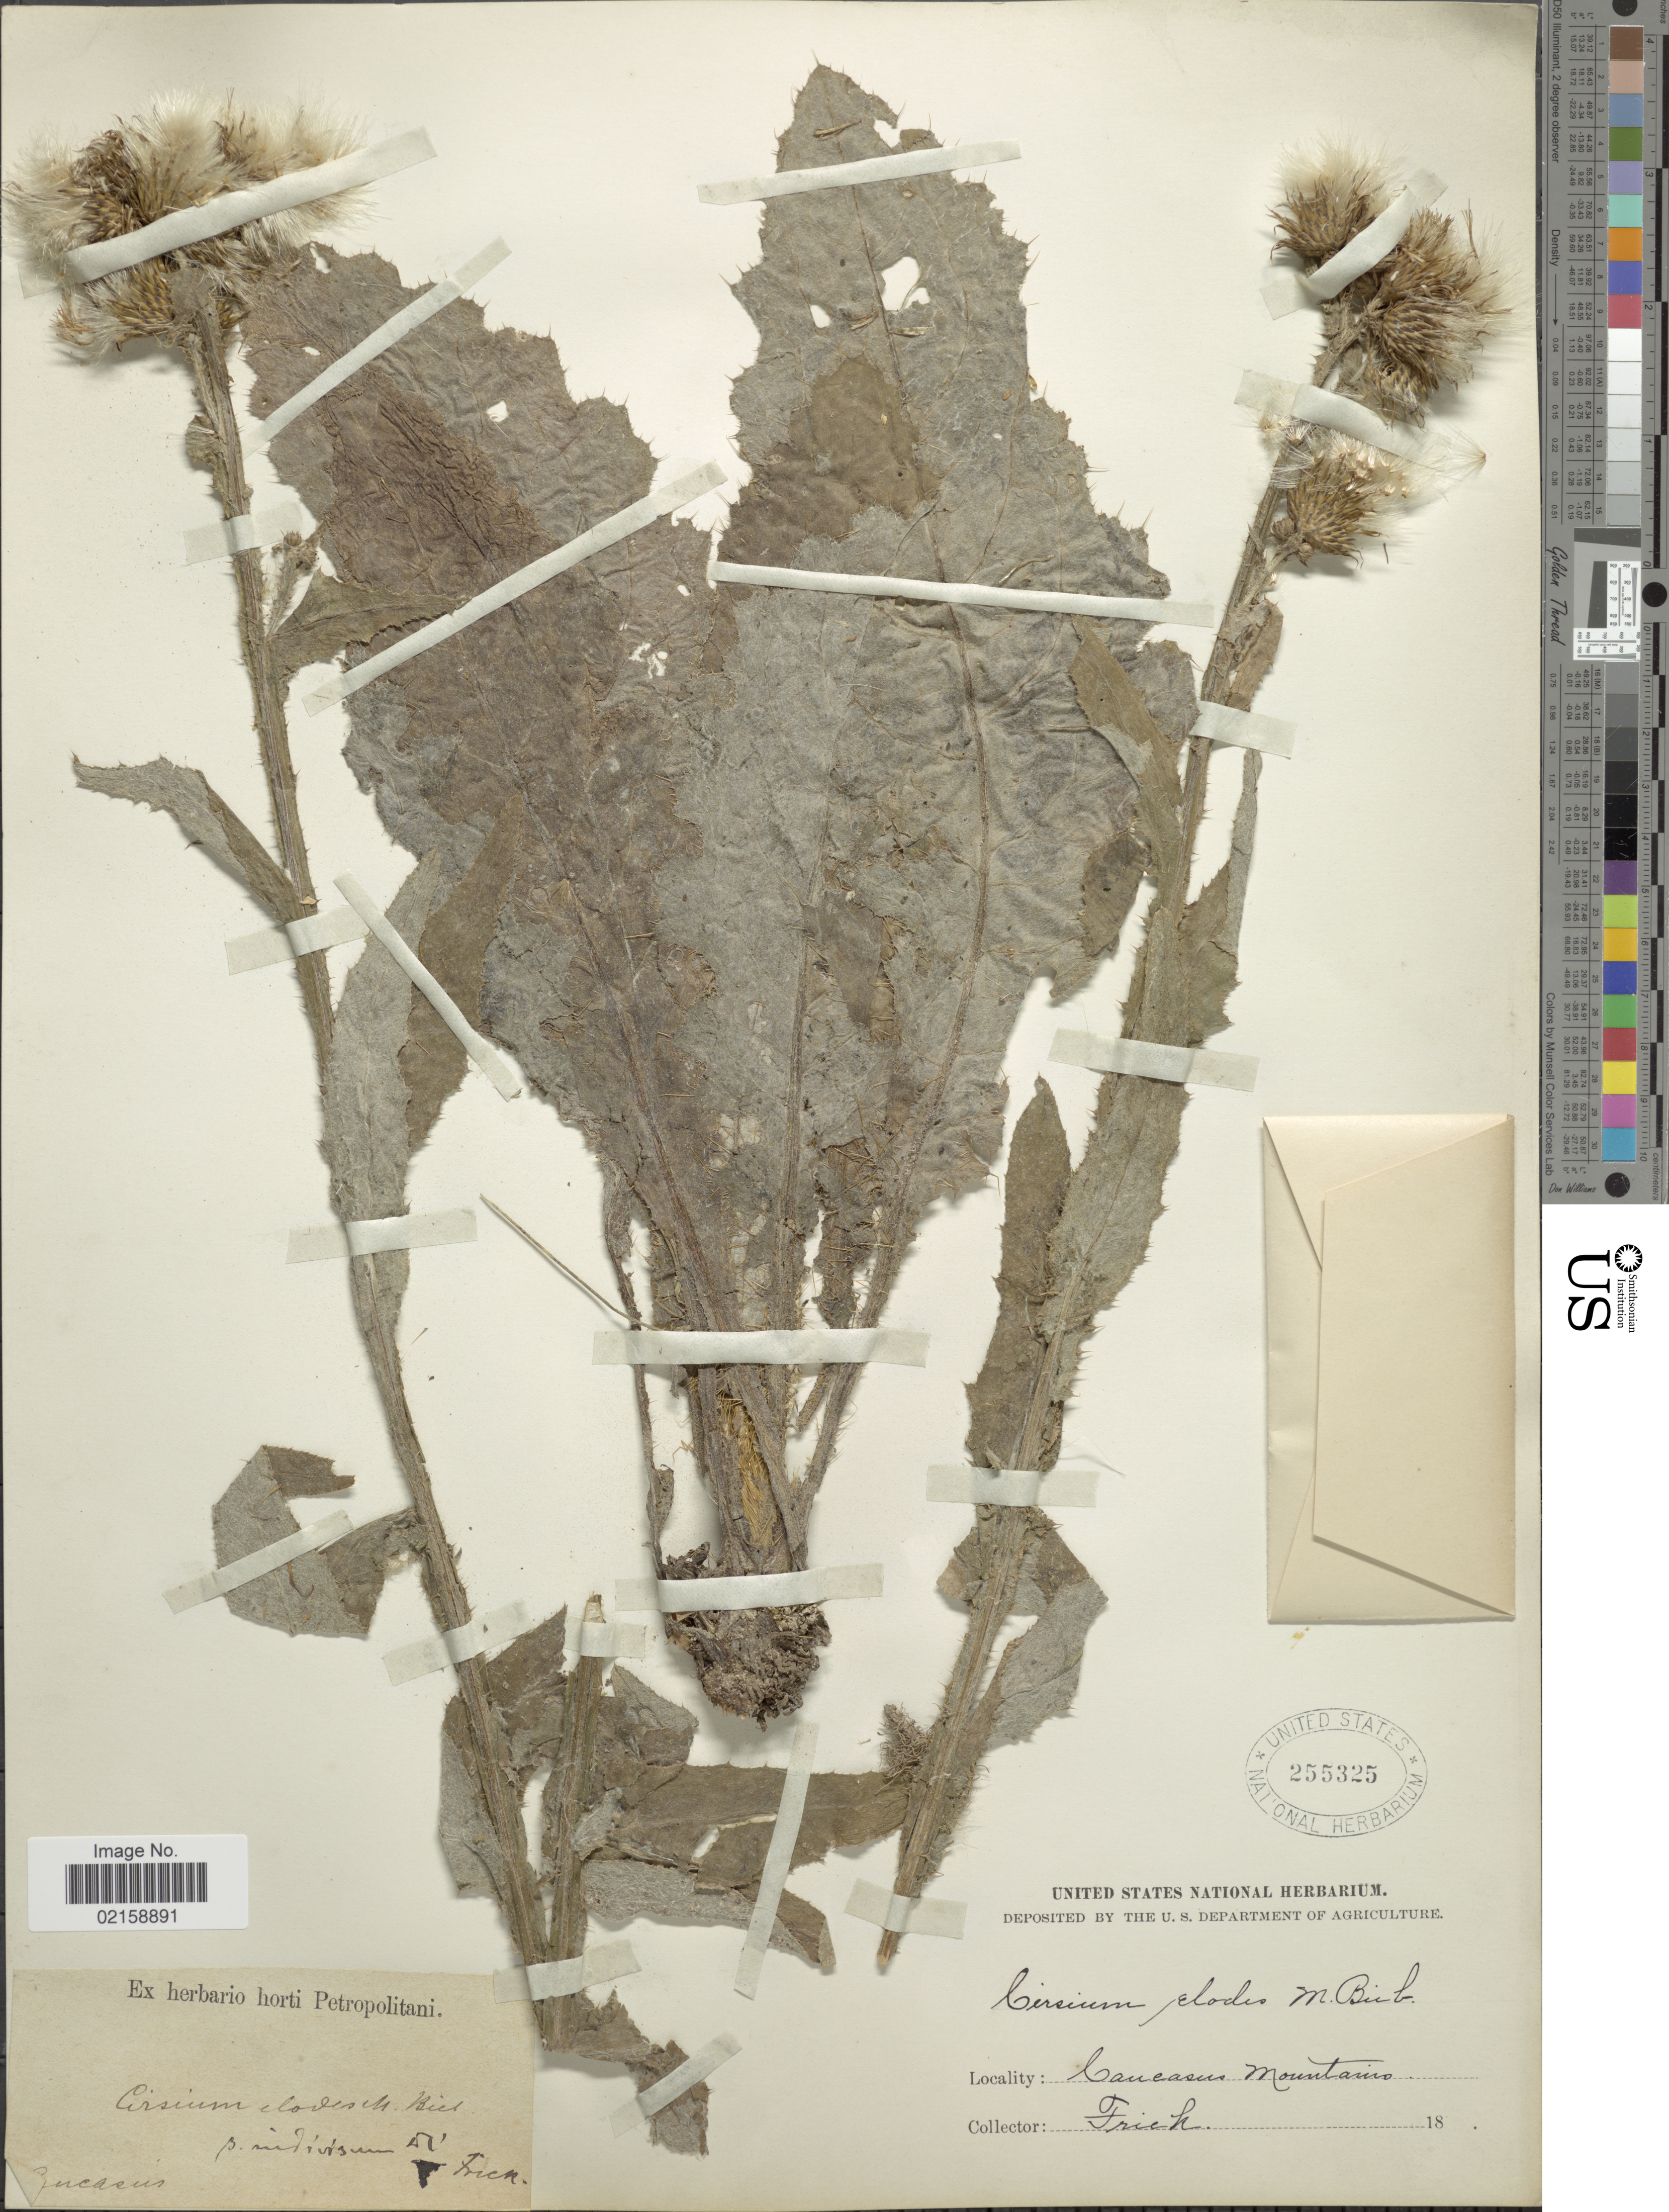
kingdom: Plantae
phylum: Tracheophyta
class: Magnoliopsida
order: Asterales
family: Asteraceae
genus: Cirsium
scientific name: Cirsium alatum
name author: (S.G. Gmel.) Bobrov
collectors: Frick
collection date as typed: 18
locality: Caucasus Mountains, Caucasus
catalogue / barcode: US 255325